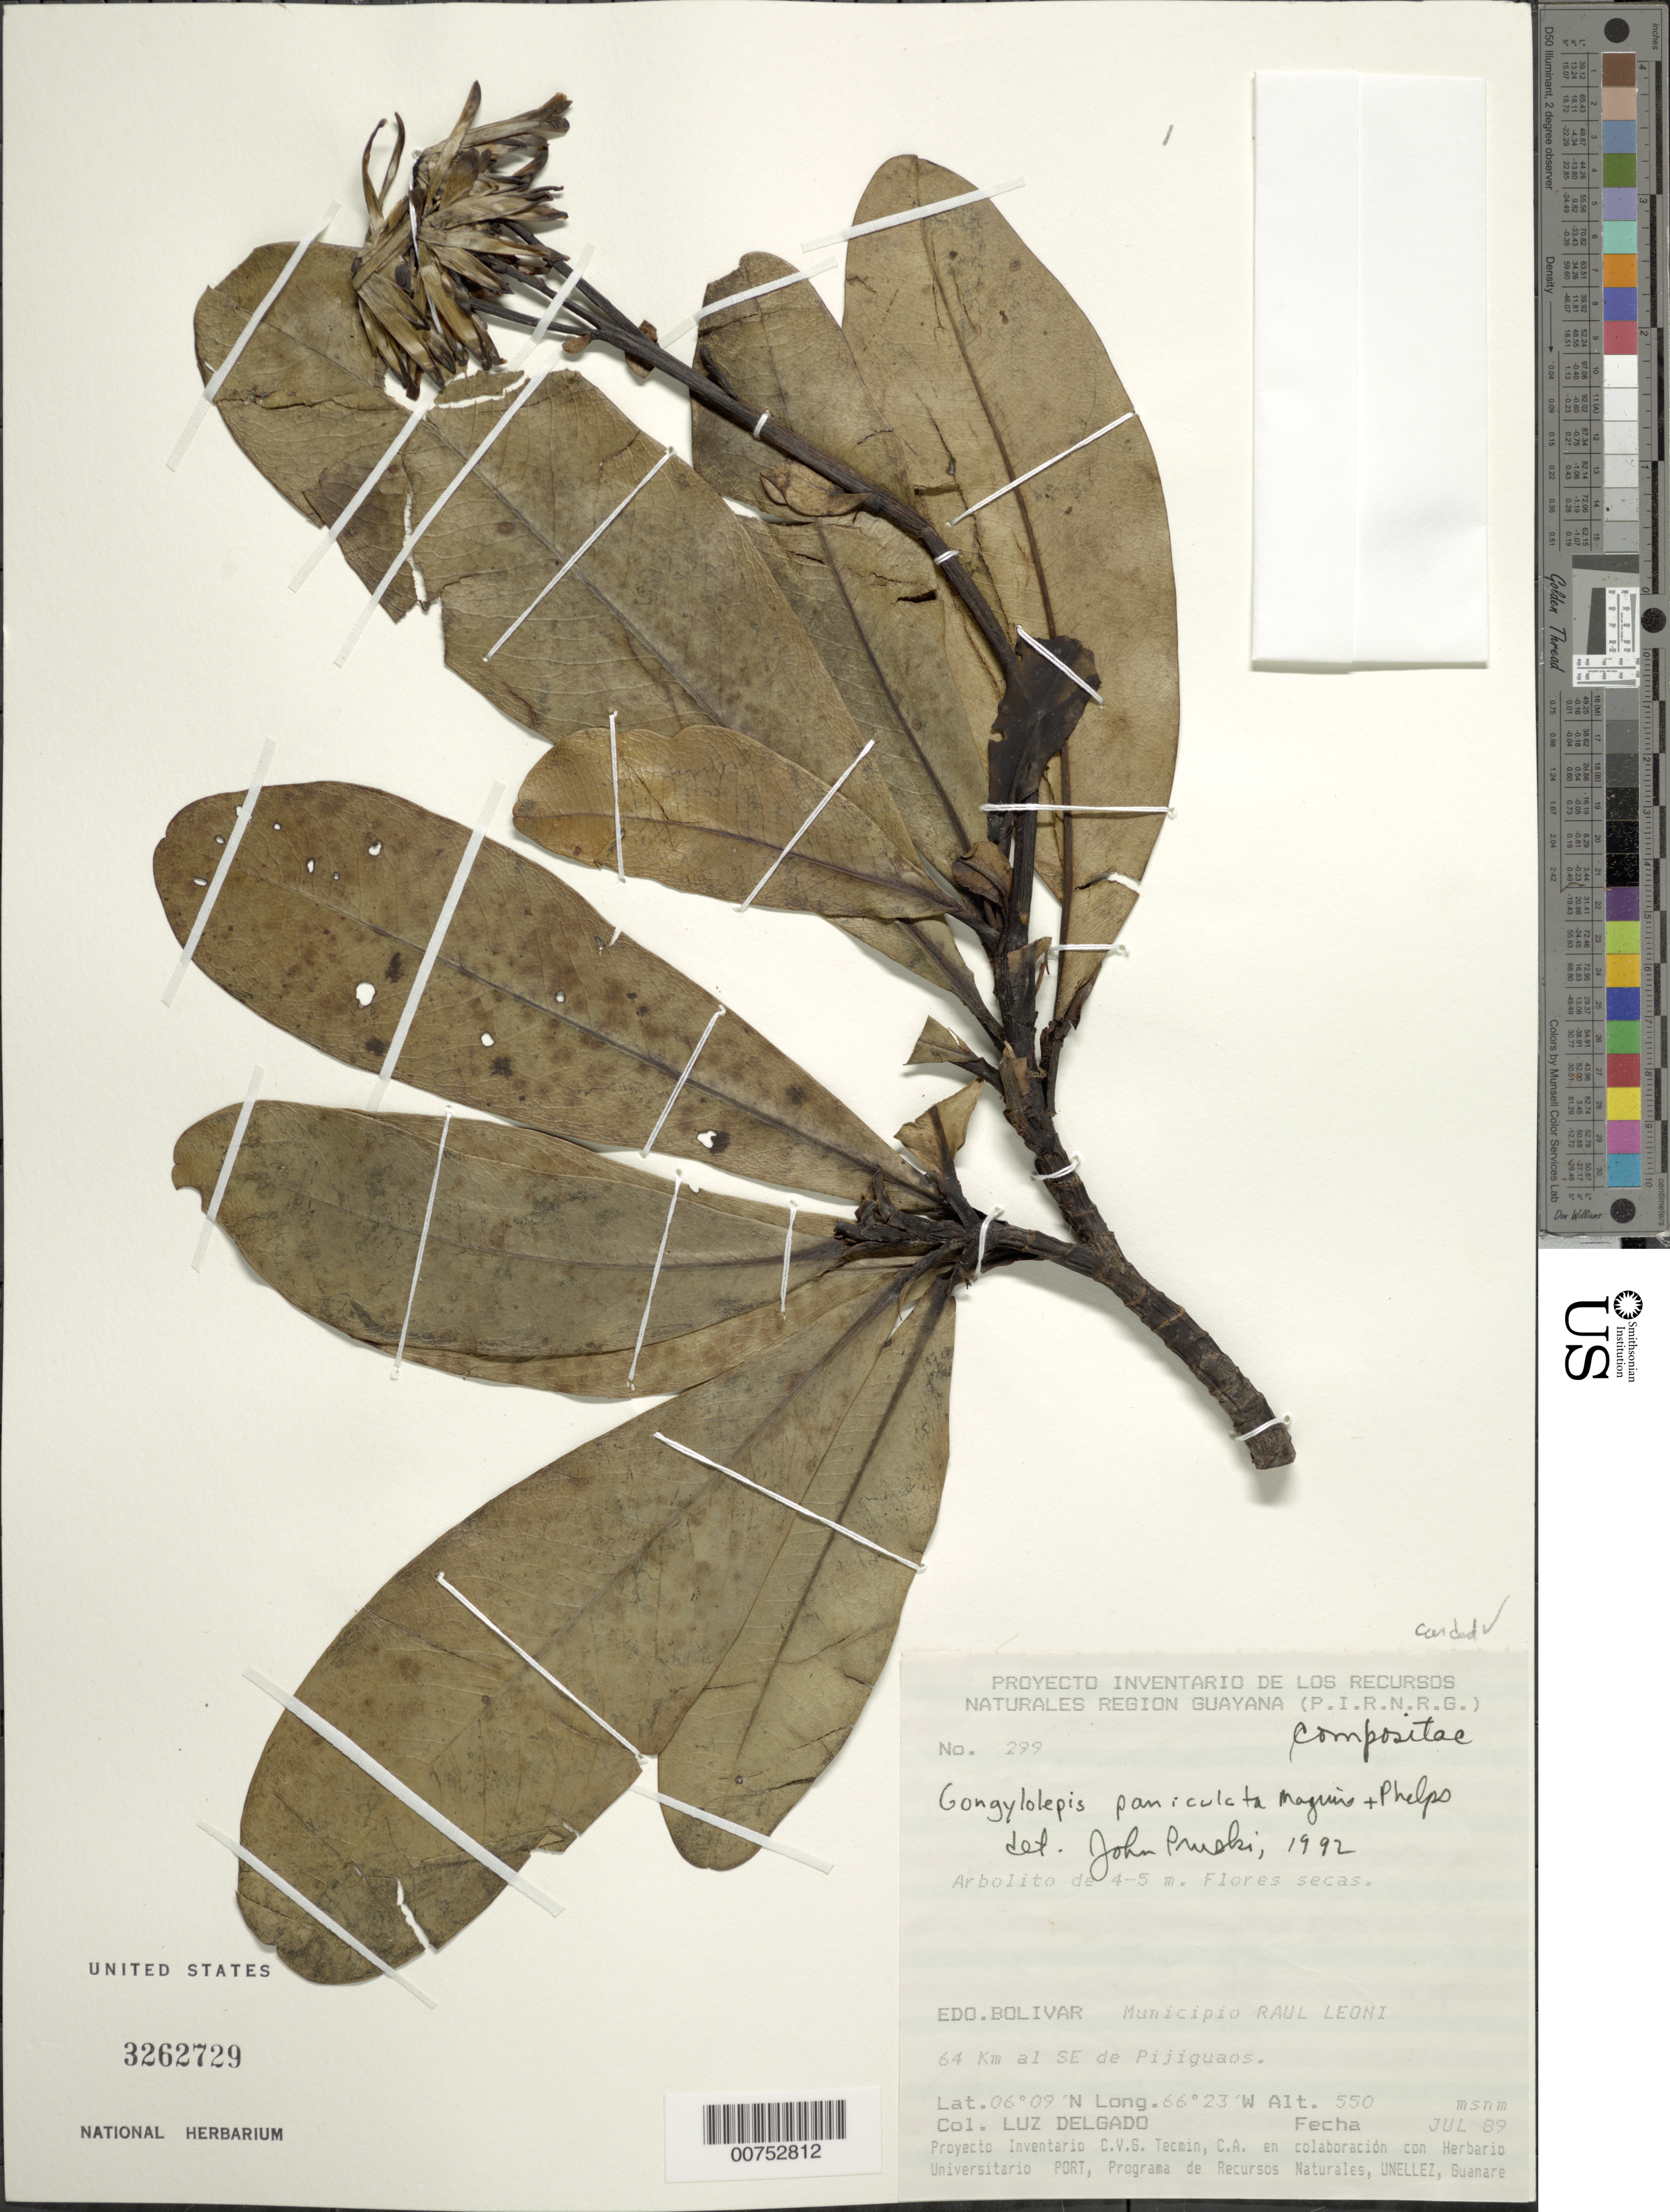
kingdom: Plantae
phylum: Tracheophyta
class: Magnoliopsida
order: Asterales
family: Asteraceae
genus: Gongylolepis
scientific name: Gongylolepis paniculata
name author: Maguire & K.D. Phelps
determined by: Pruski, J. F.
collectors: L. Delgado V.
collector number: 299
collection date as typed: Jul-89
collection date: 1989-07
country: Venezuela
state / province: Bolívar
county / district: Angostura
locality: Mun. Raúl Leoni [=Angostura], 64 km SE de Pijiguaos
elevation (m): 550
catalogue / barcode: US 3262729